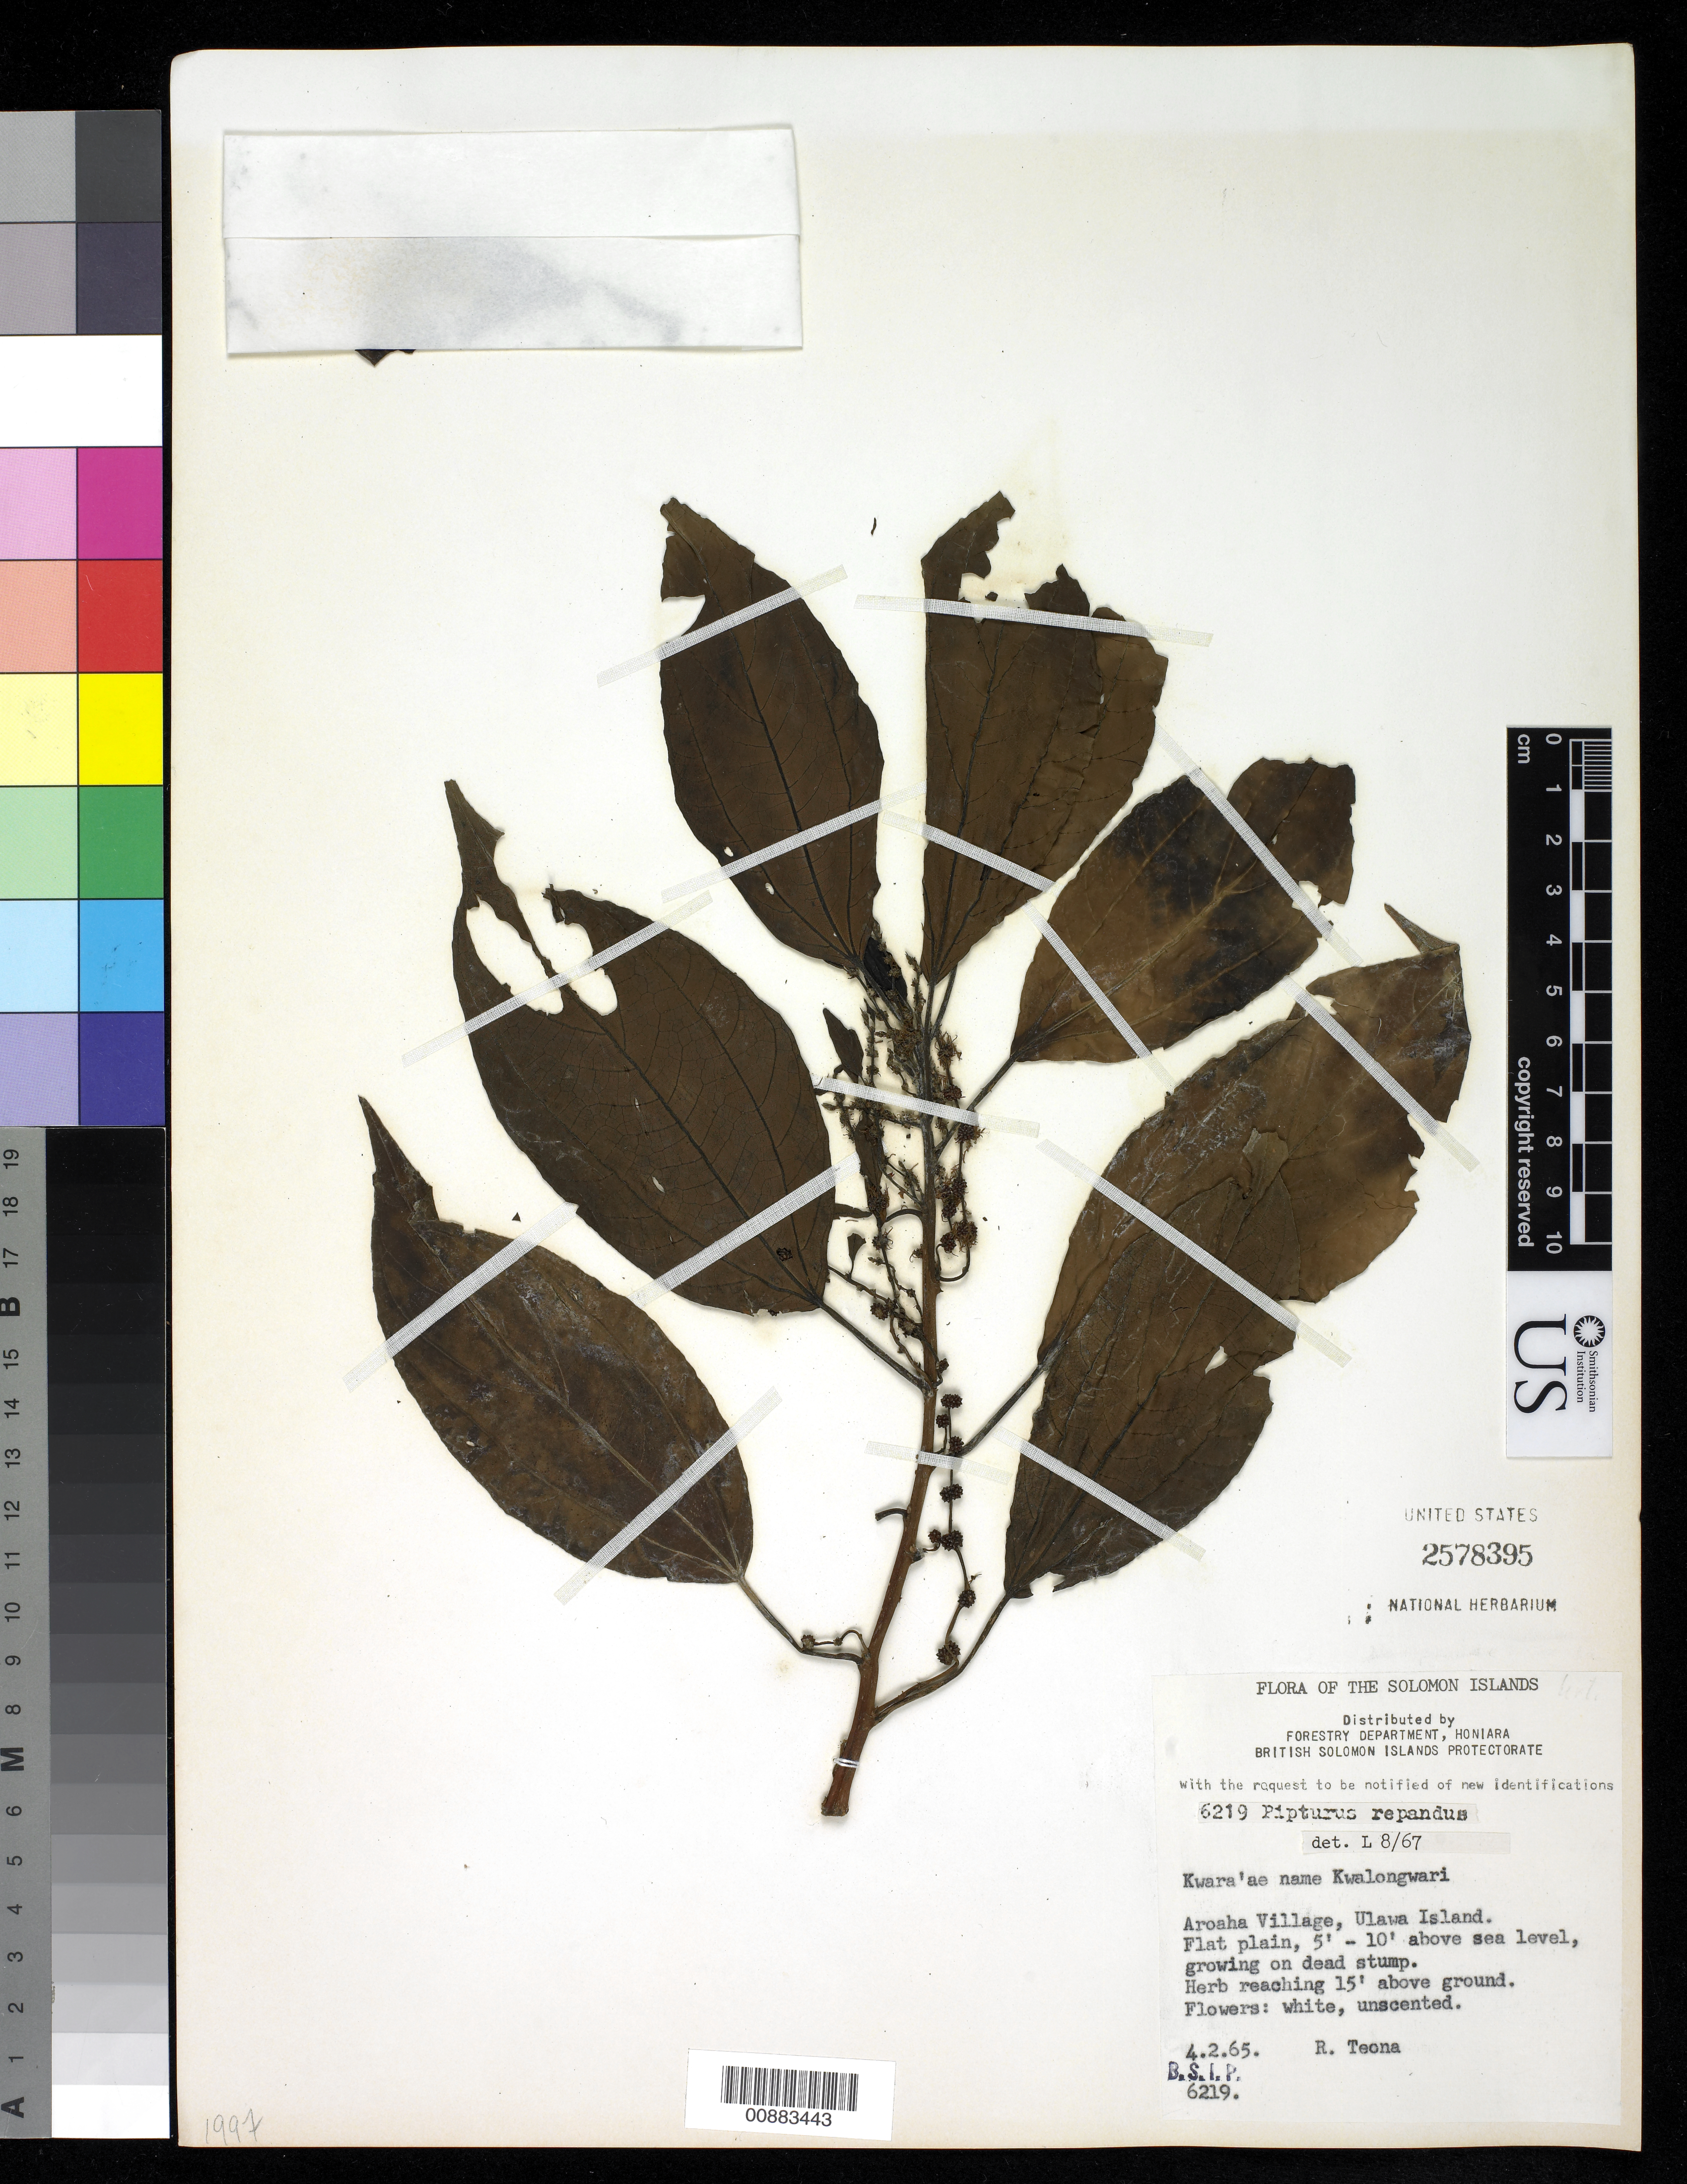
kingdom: Plantae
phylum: Tracheophyta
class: Magnoliopsida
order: Rosales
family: Urticaceae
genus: Pipturus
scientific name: Pipturus repandus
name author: Wedd.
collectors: R. Teona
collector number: BSIP 6219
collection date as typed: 04 Feb 1965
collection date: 1965-02-04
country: Solomon Islands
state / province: Makira-Ulawa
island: Ulawa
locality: Aroaha Village, Ulawa Island.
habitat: Flat plain, growing on dead stump.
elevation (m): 2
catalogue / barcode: US 2578395